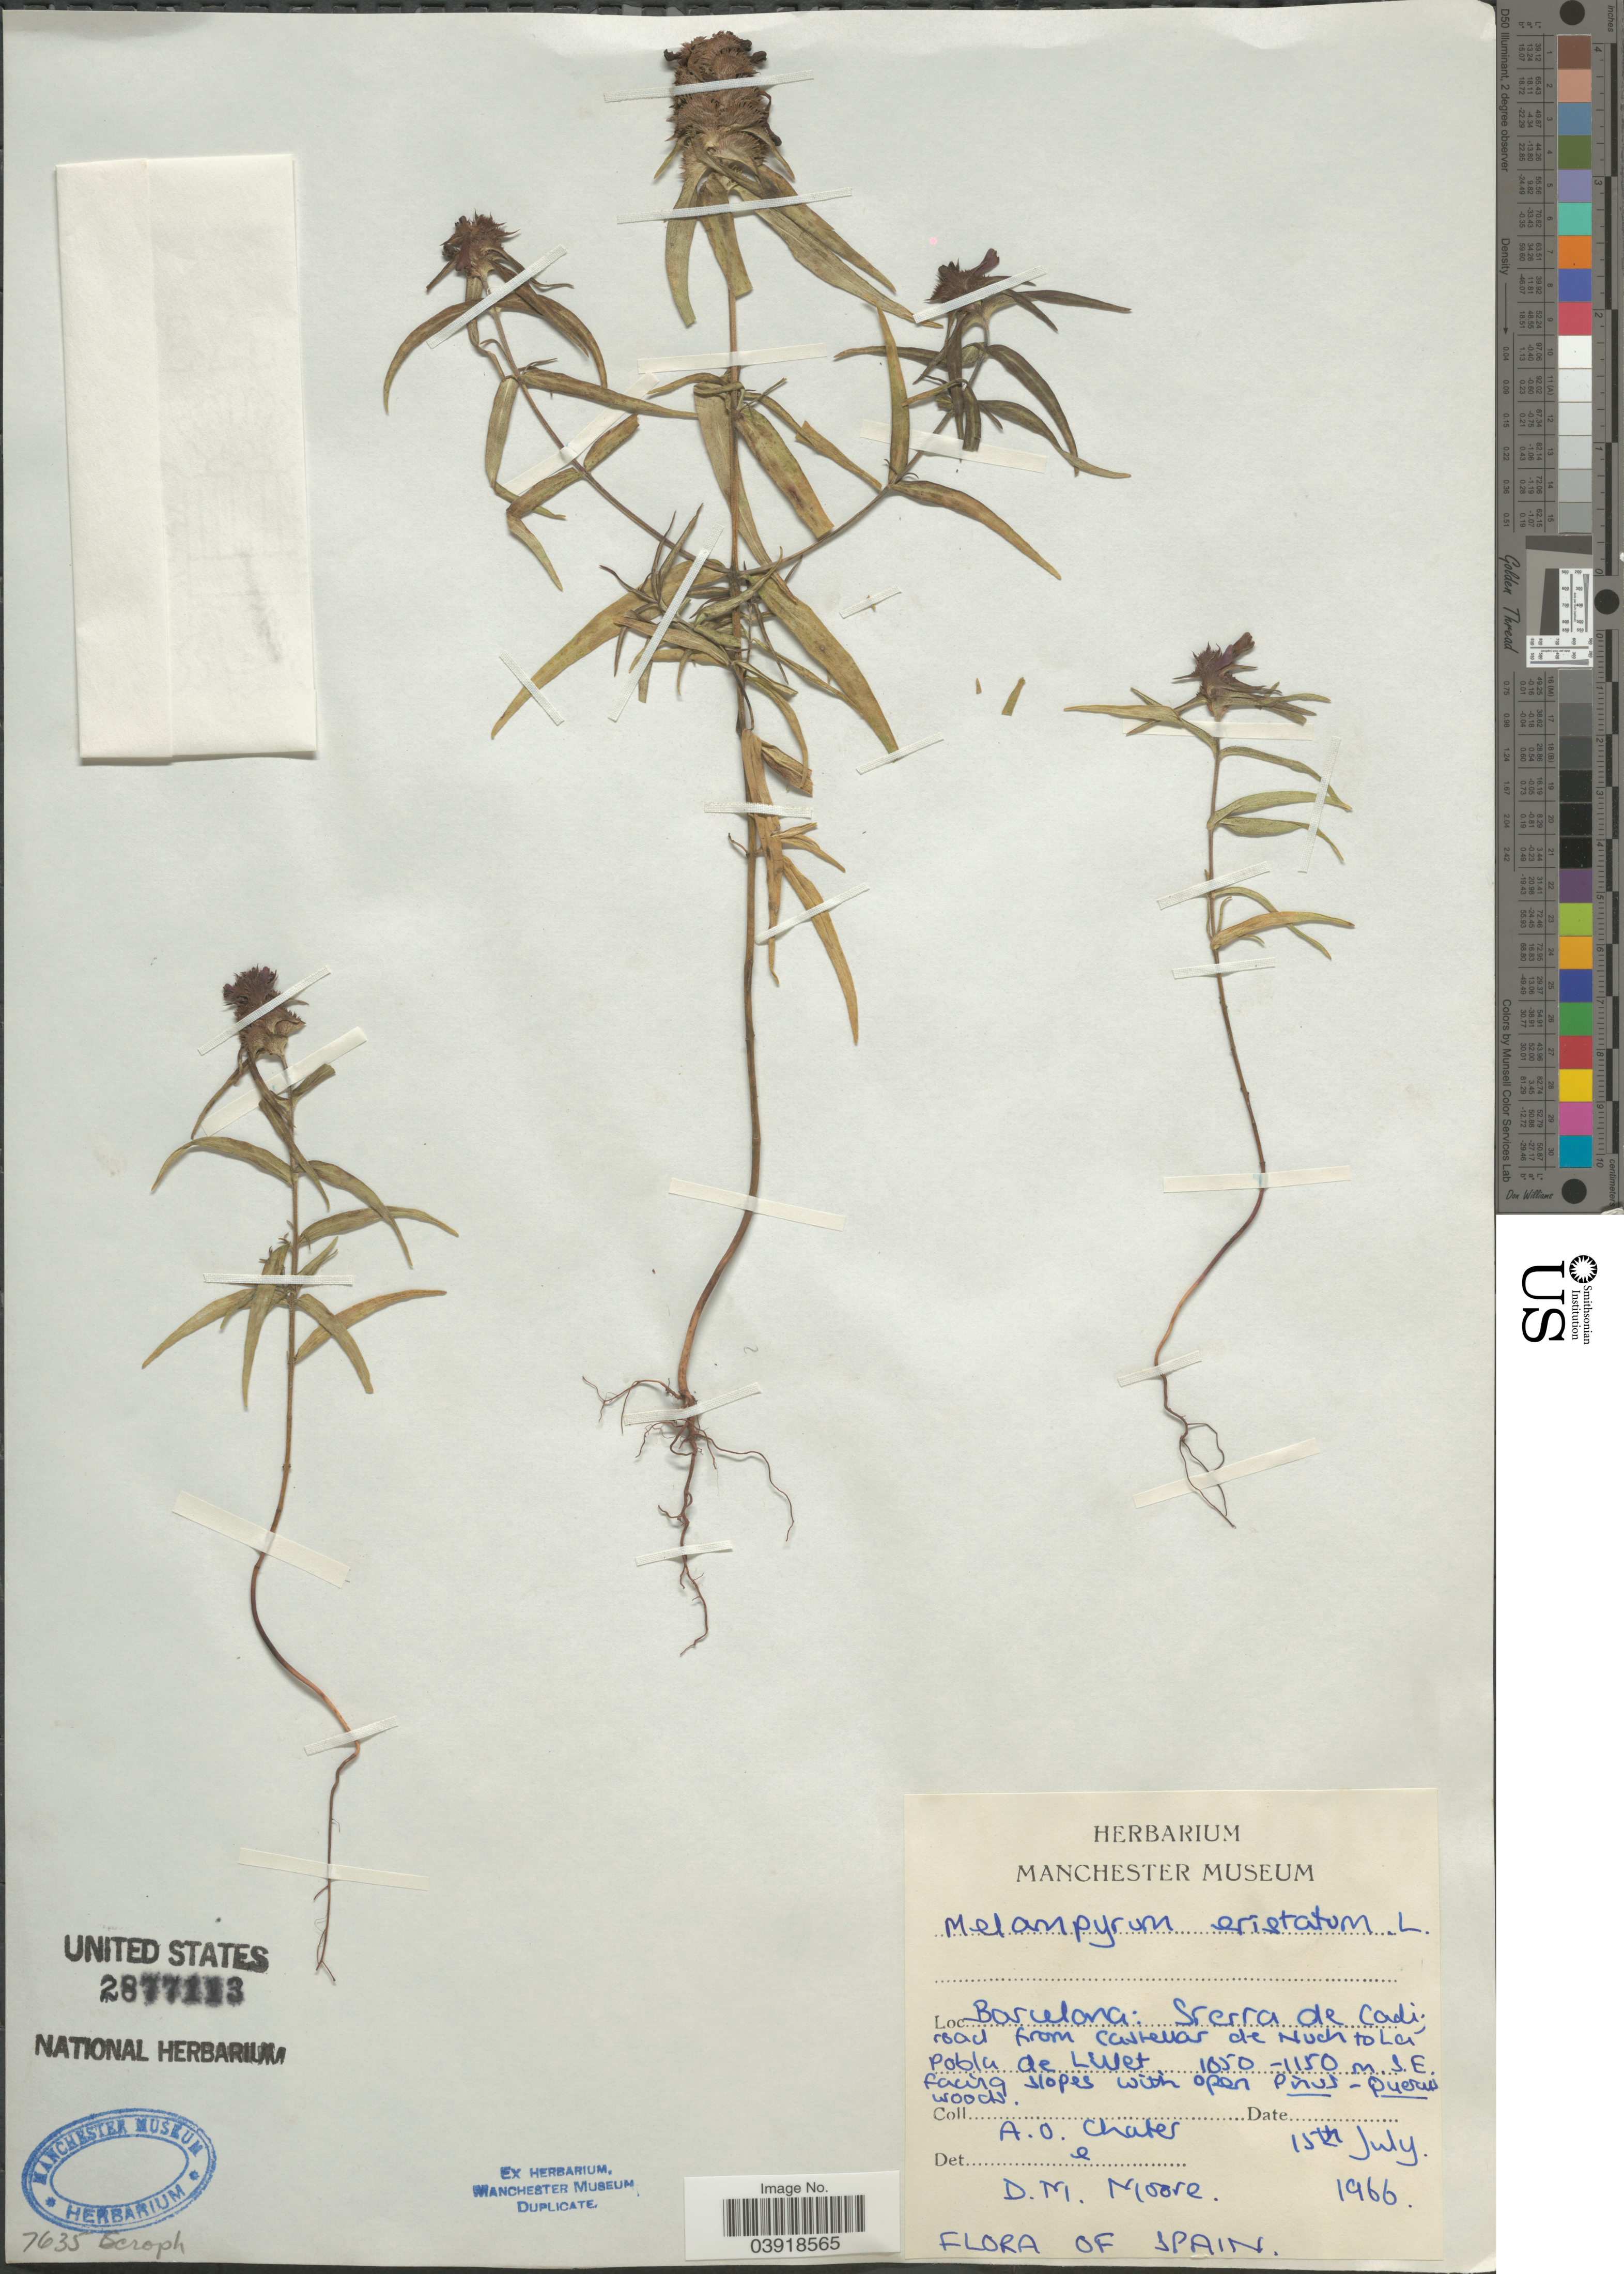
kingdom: Plantae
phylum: Tracheophyta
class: Magnoliopsida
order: Lamiales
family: Orobanchaceae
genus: Melampyrum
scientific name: Melampyrum cristatum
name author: Hablitz ex Steud.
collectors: A. O. Chater & D. Moore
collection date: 1966-07-15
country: Spain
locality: Barcelona: Sierra de Cadi; road from Castellar de Nuch to Lá Poblu de Livet.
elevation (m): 1050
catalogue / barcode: US 2877113